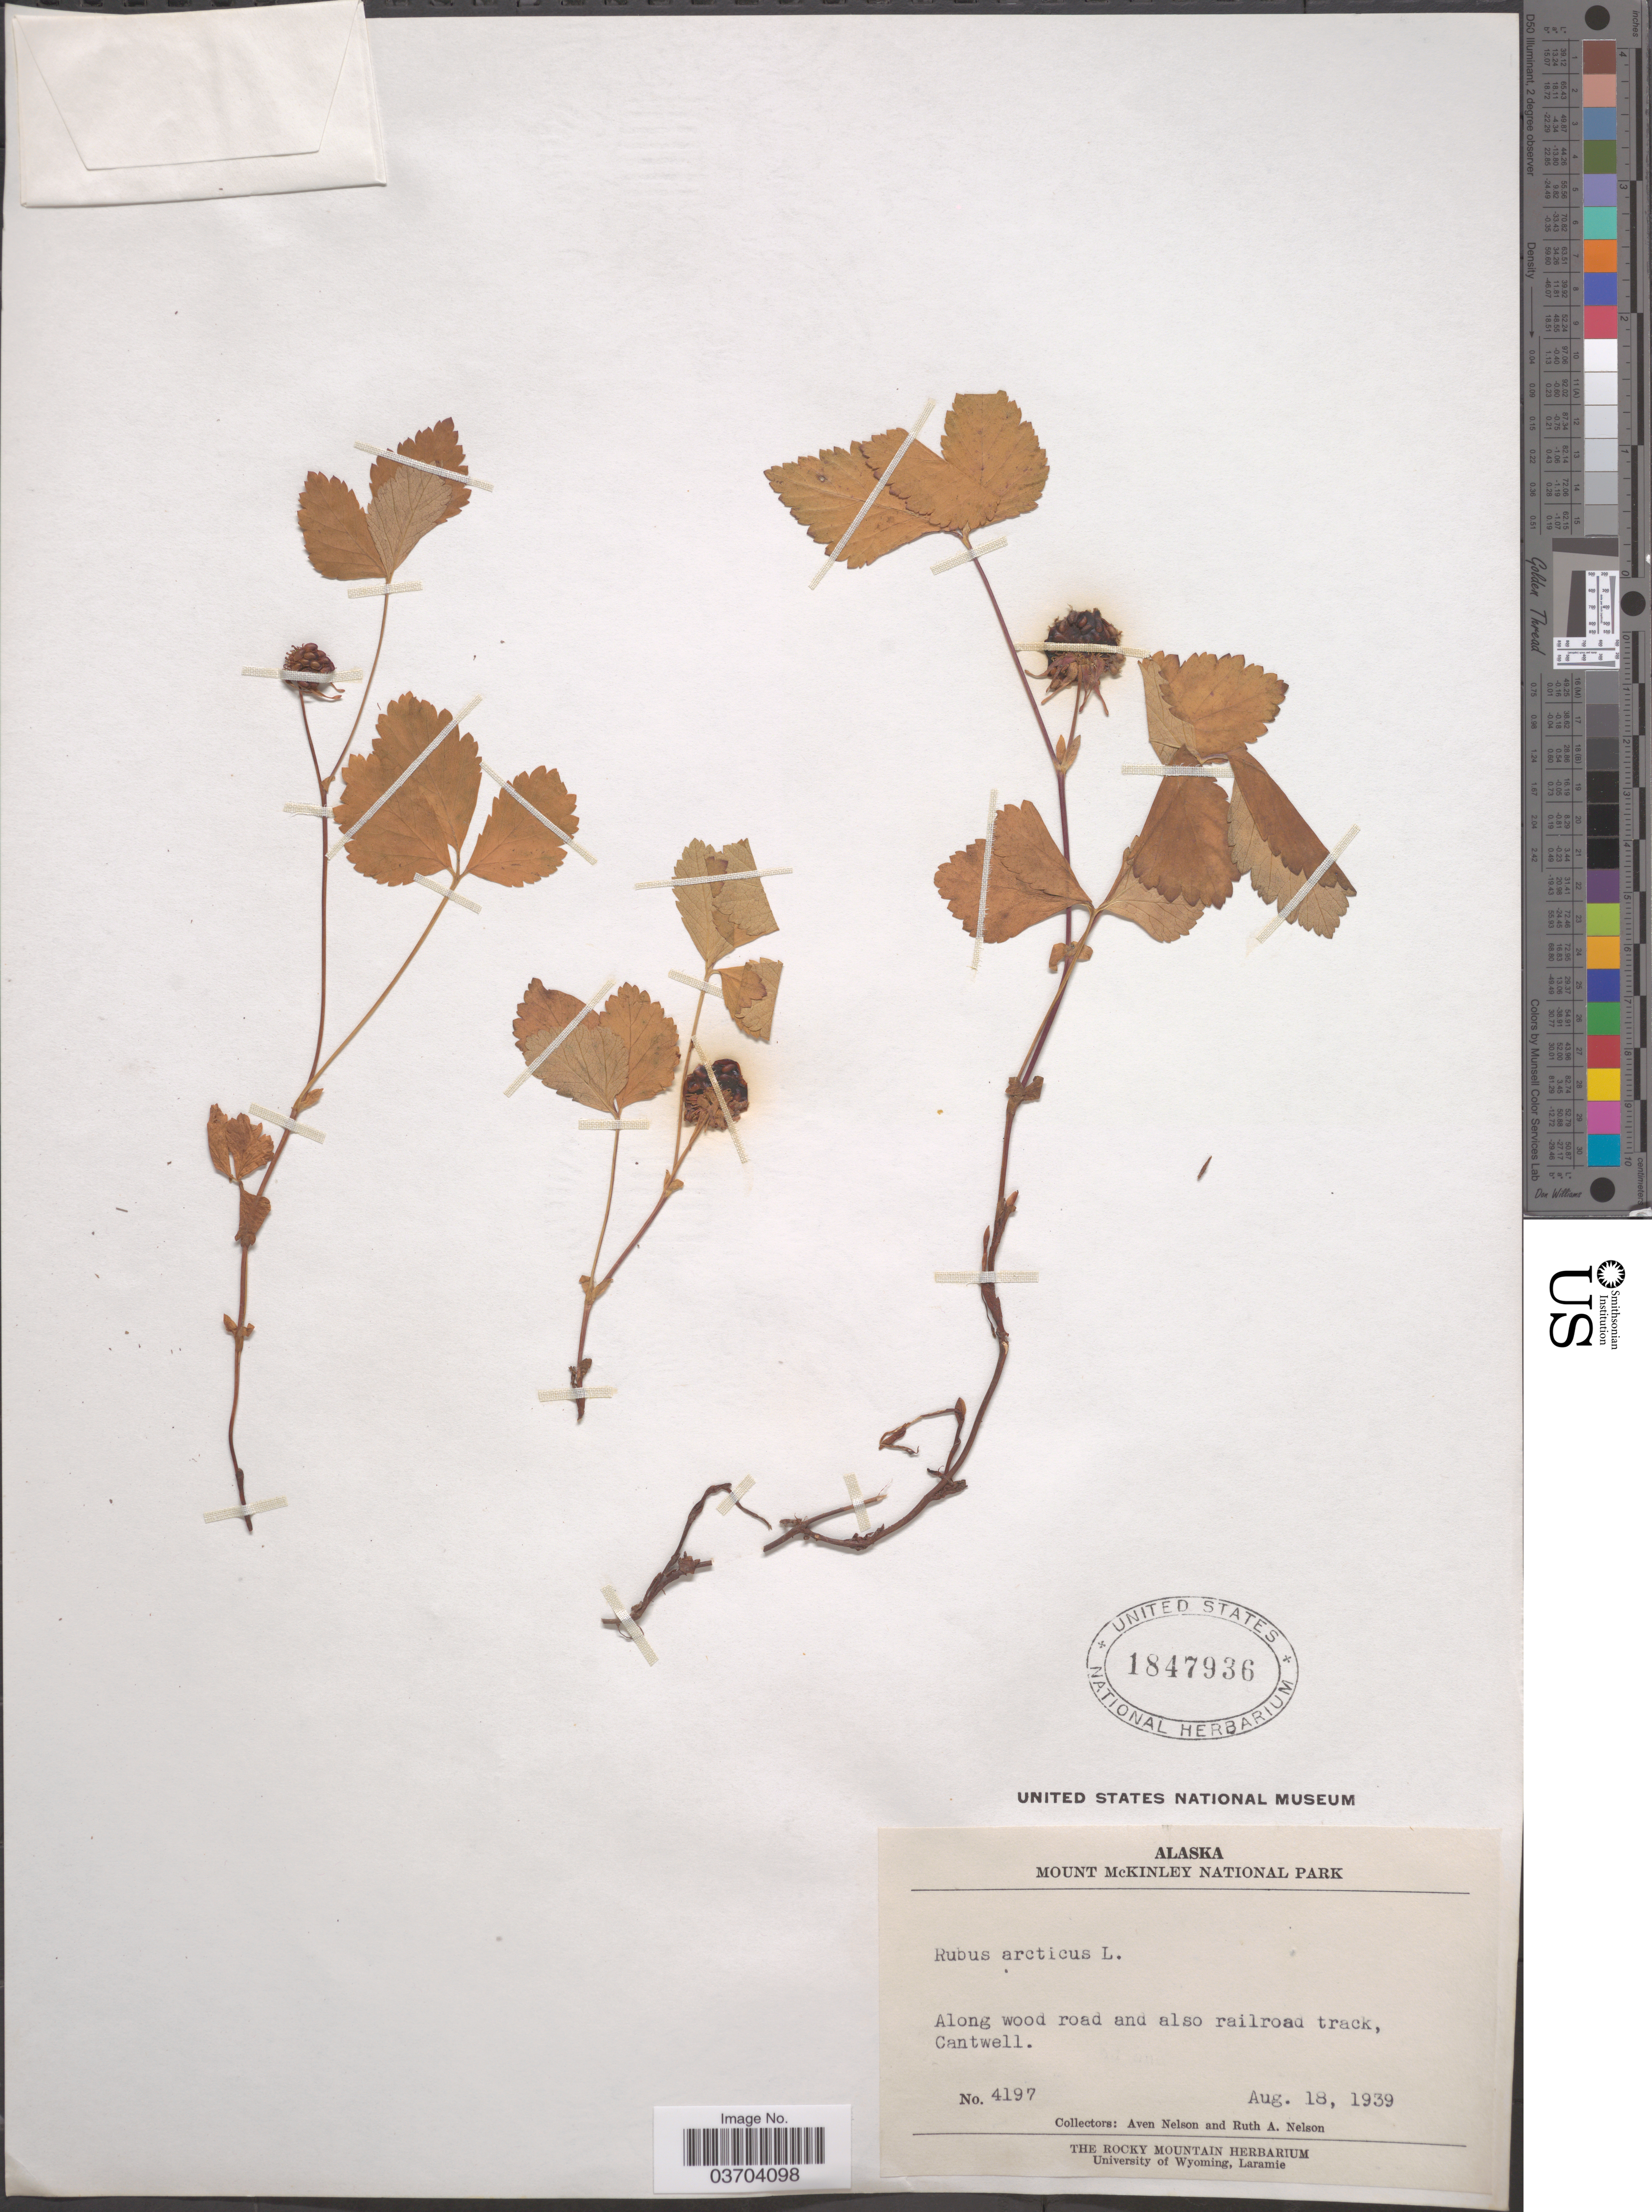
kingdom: Plantae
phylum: Tracheophyta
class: Magnoliopsida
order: Rosales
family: Rosaceae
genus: Rubus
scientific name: Rubus arcticus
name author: L.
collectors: A. Nelson & R. A. Nelson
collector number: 4197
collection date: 1939-08-18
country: United States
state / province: Alaska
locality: Mount McKinley National Park. Cantwell.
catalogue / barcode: US 1847936